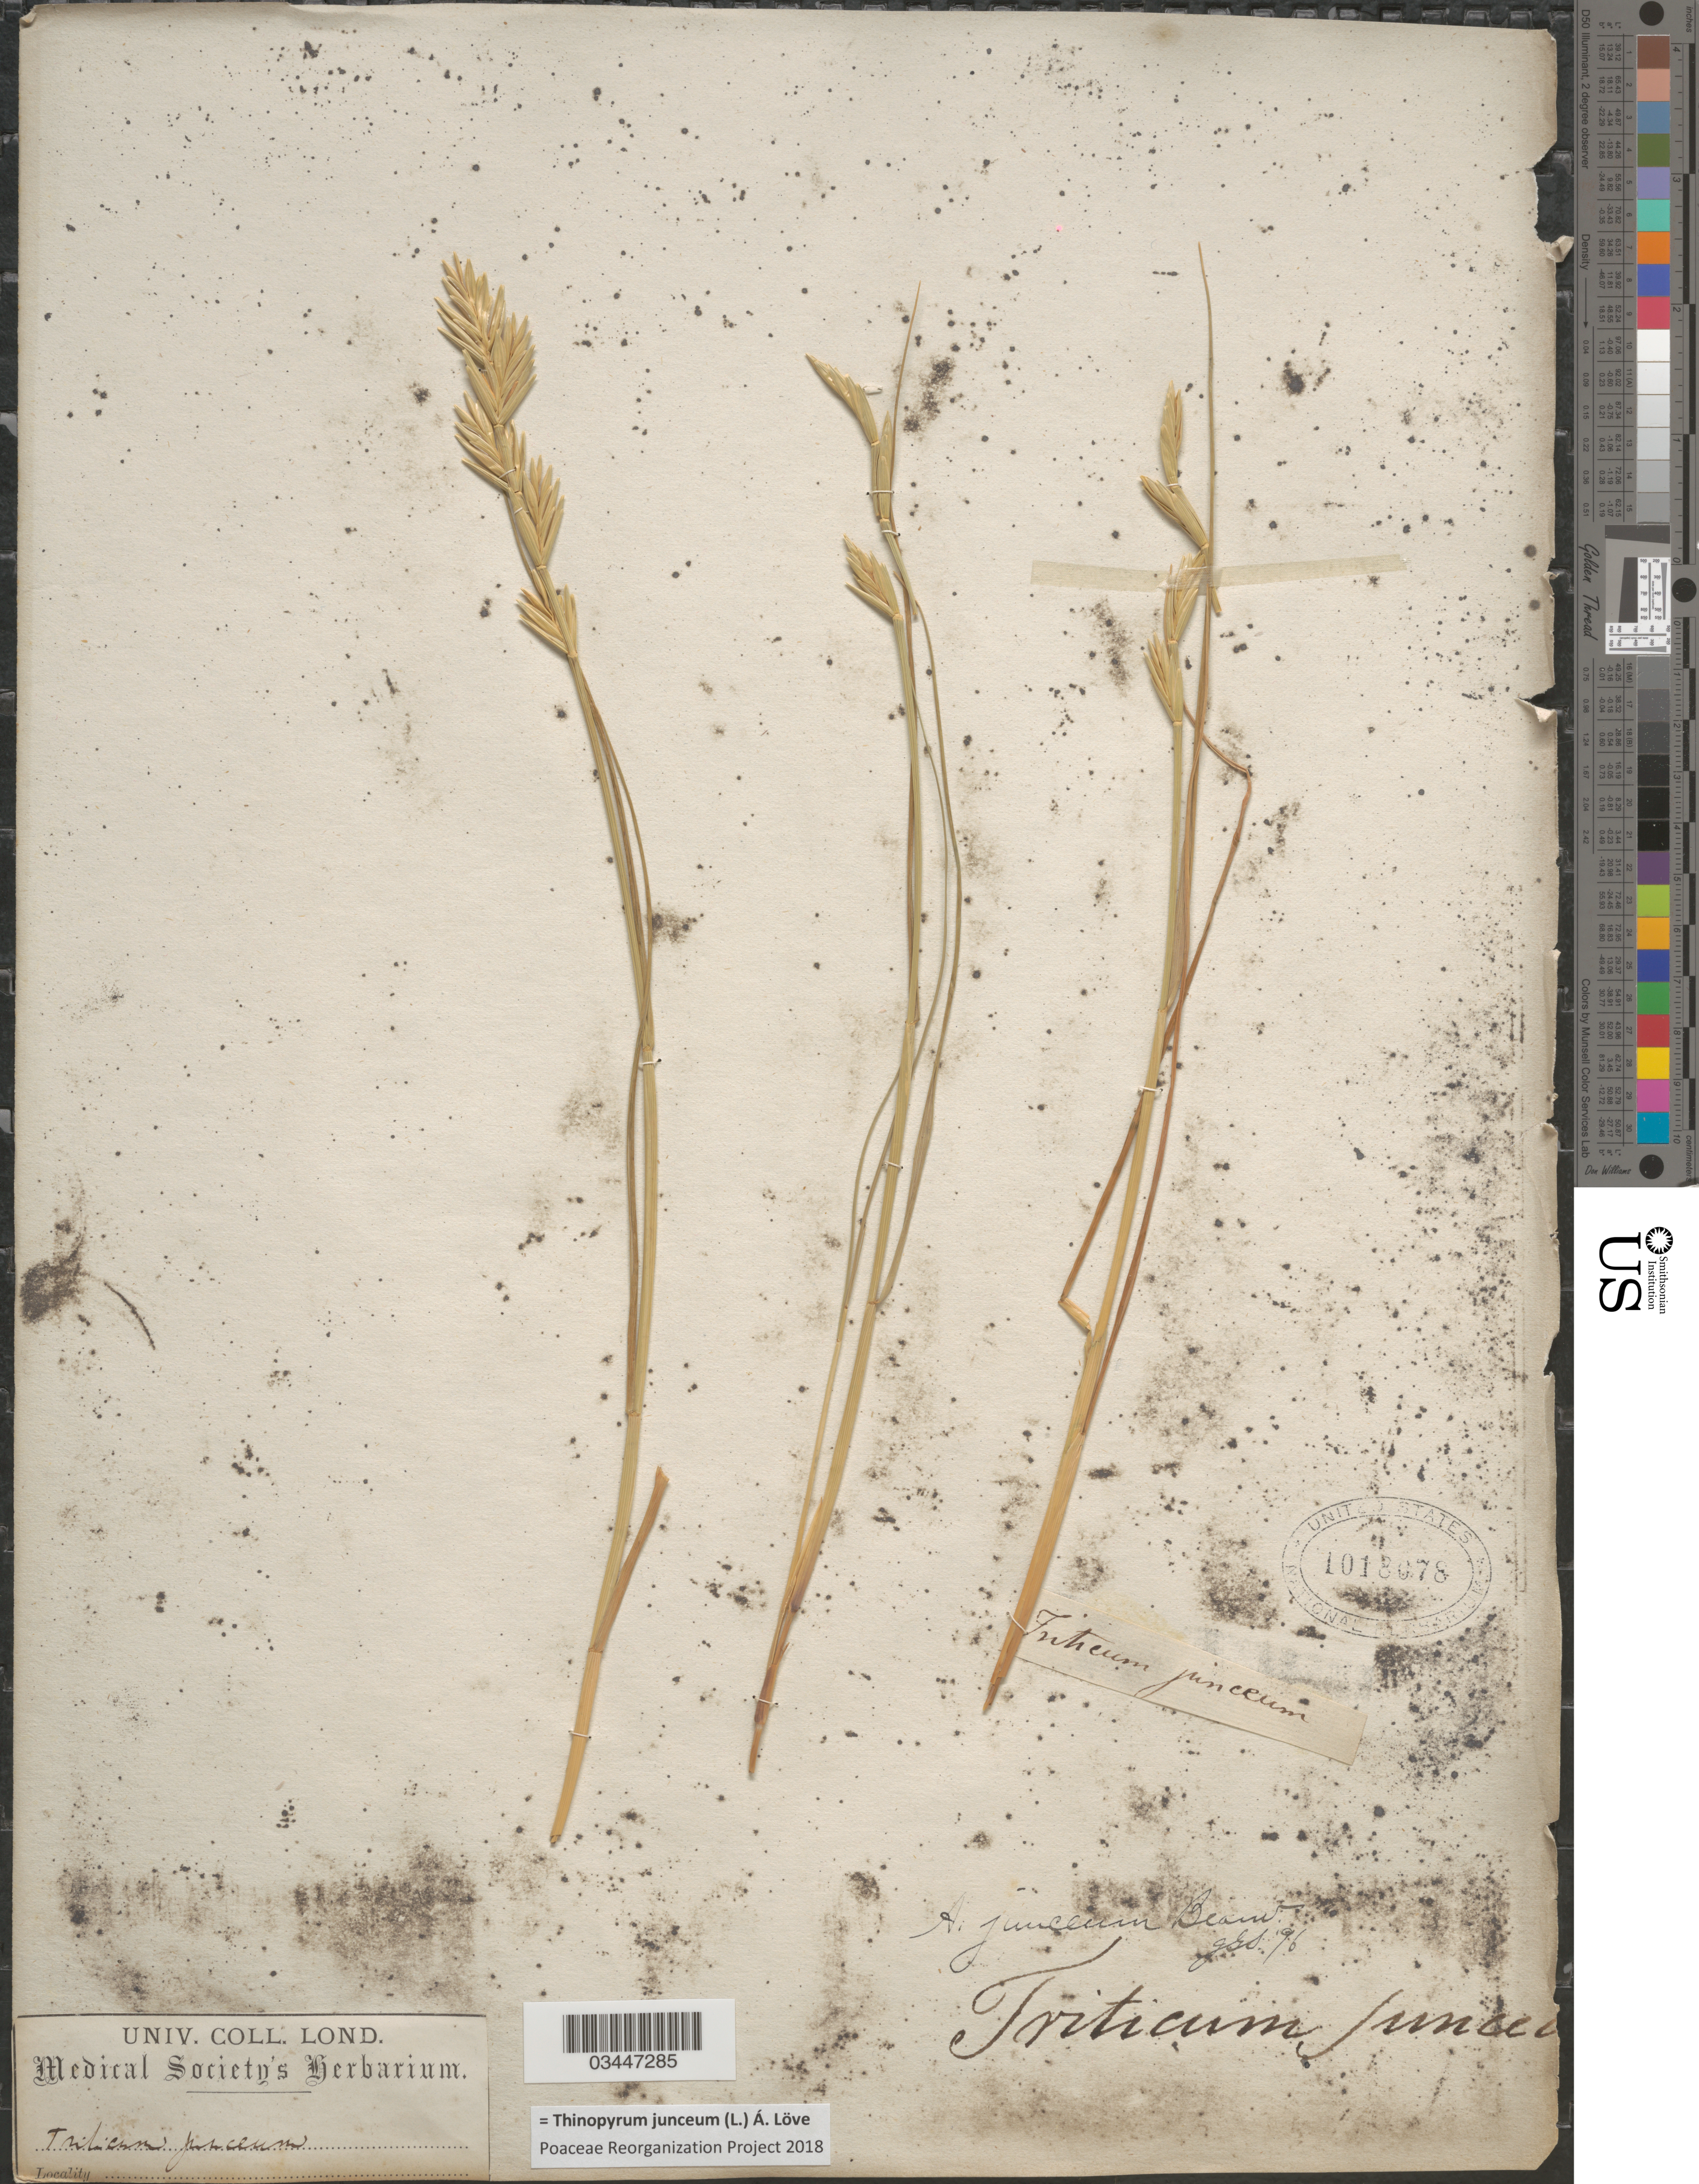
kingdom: Plantae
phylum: Tracheophyta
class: Liliopsida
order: Poales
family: Poaceae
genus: Thinopyrum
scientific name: Thinopyrum junceum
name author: (L.) Á. Löve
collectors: ex herb. Univ. Coll. Lond. Medical Society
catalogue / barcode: US 1018078